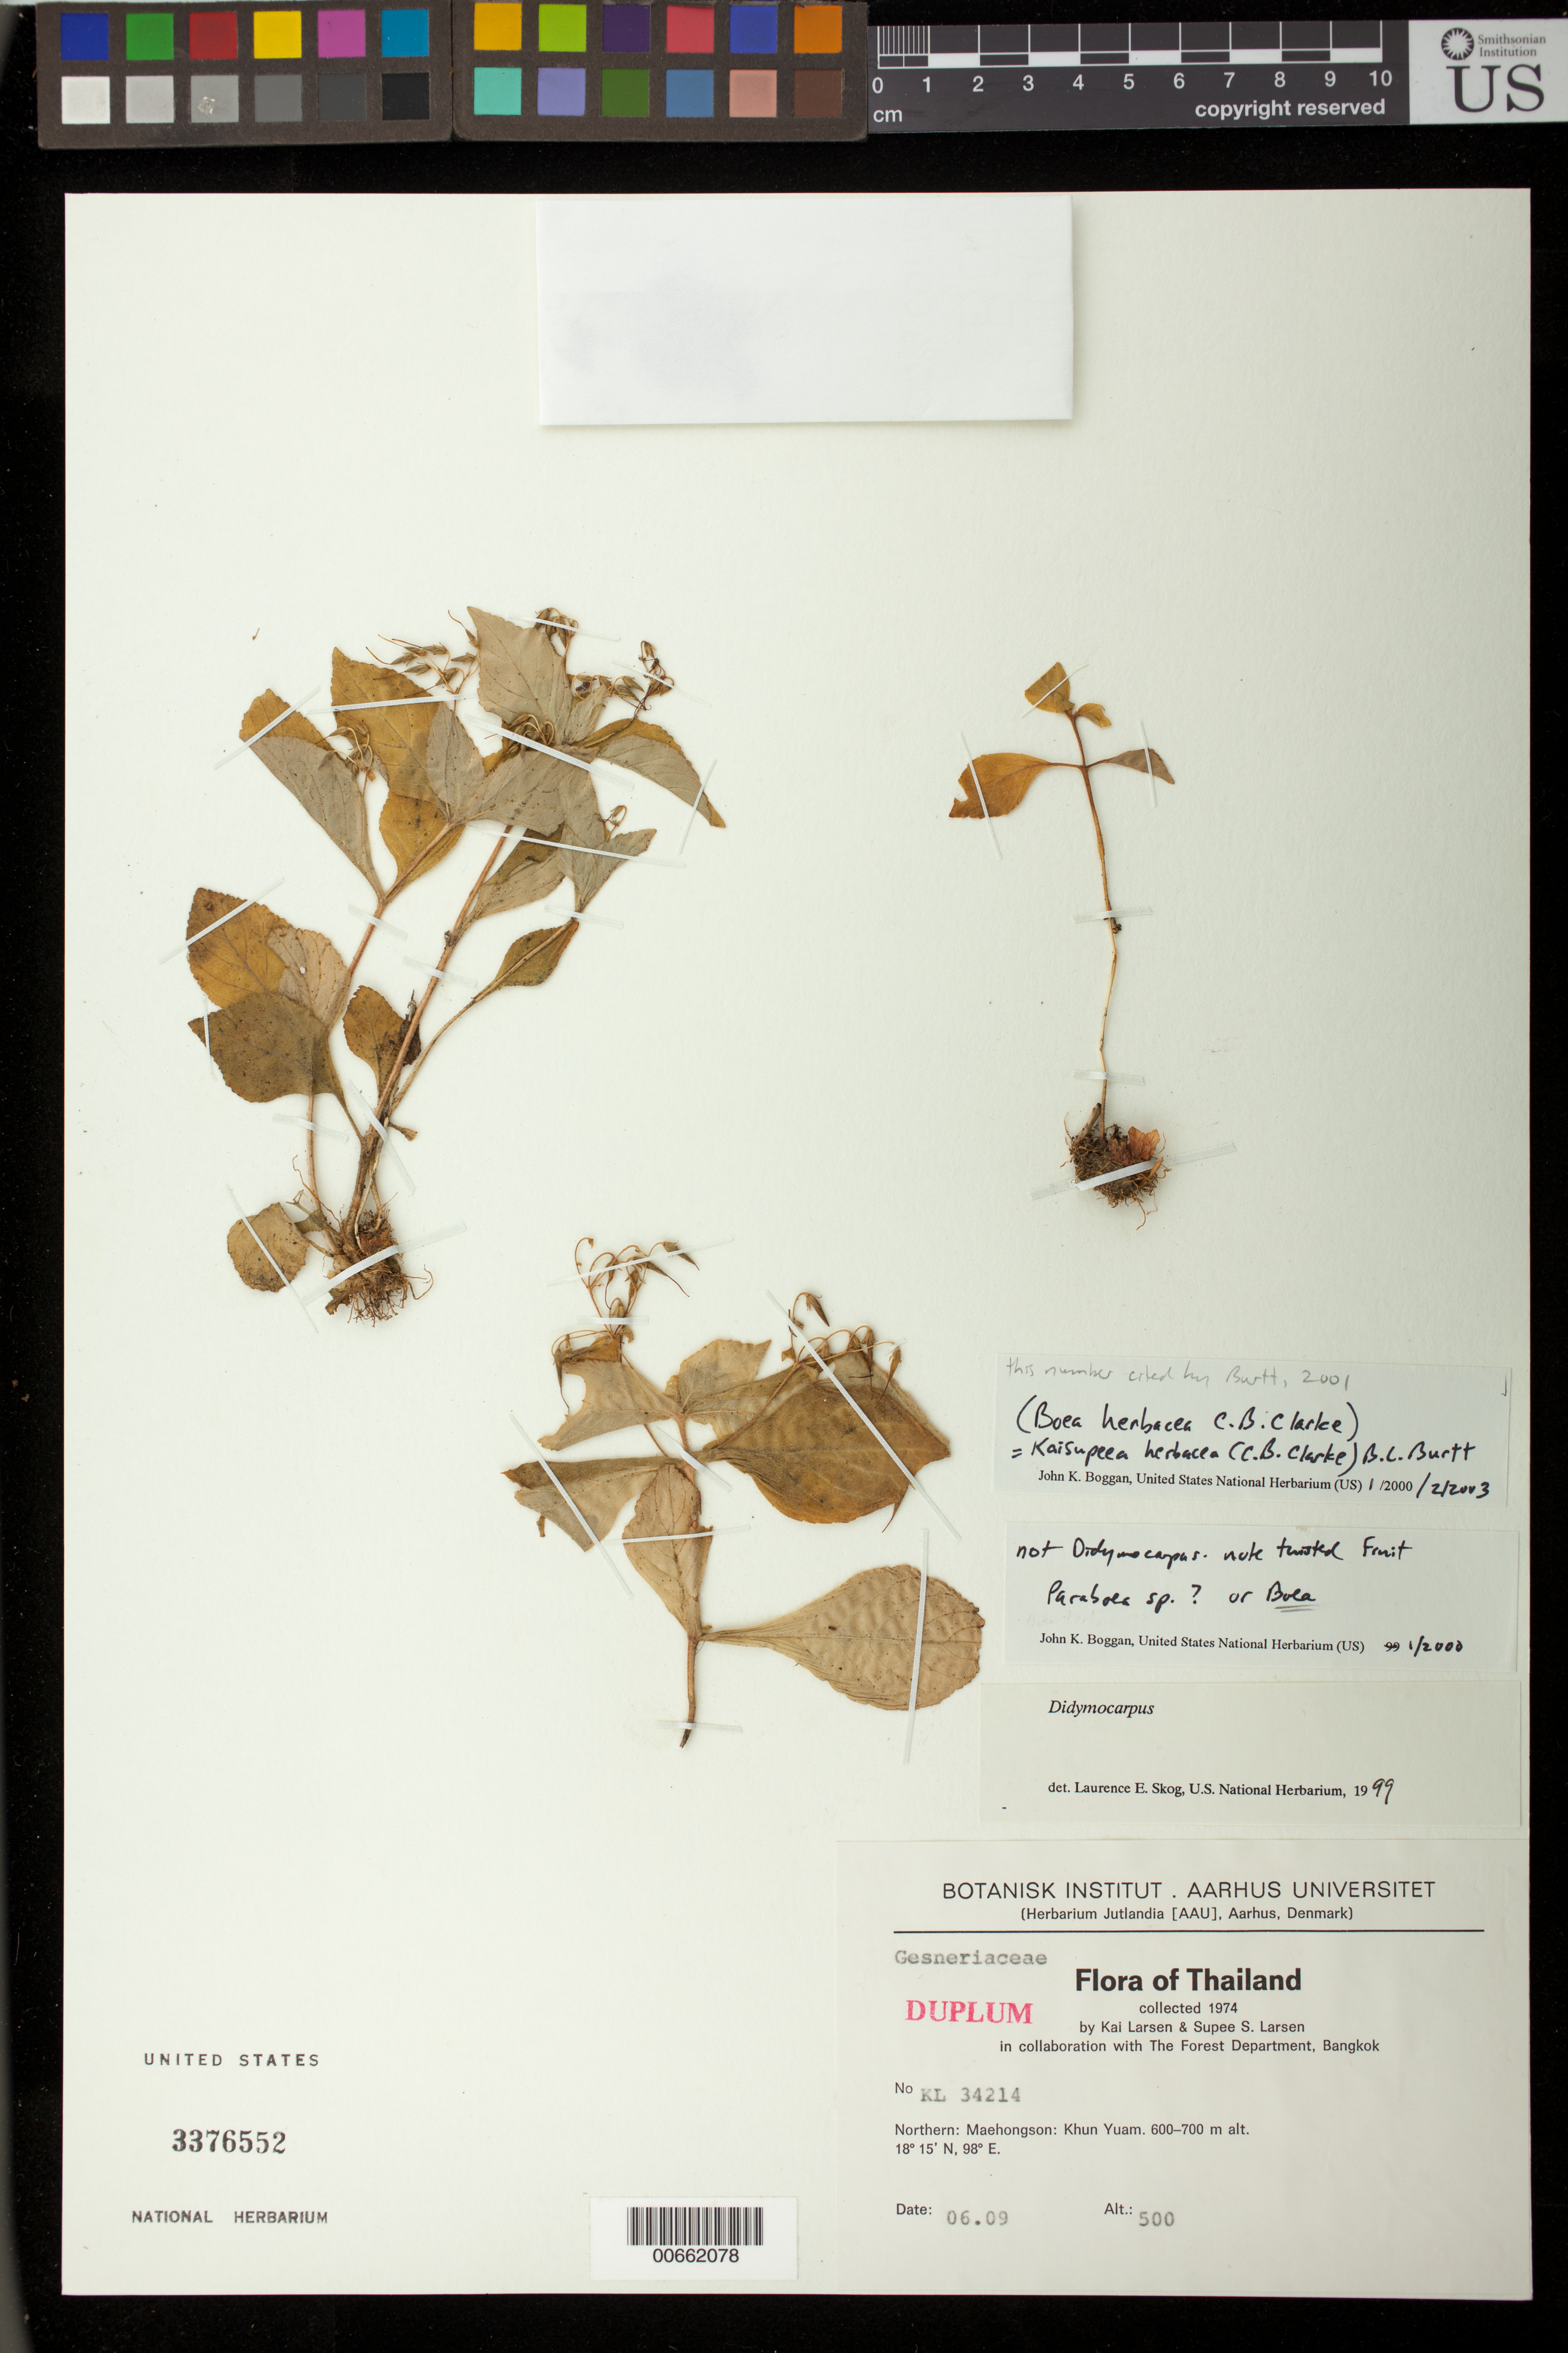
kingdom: Plantae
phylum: Tracheophyta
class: Magnoliopsida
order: Lamiales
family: Gesneriaceae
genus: Kaisupeea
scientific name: Kaisupeea herbacea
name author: (C.B. Clarke) B.L. Burtt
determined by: Boggan, J. K., (US), NMNH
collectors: K. Larsen & S. Larsen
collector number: KL 34214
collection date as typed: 06 Sep 1974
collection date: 1974-09-06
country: Thailand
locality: Northern: Maehongson: Khun Yuam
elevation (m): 600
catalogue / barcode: US 3376552